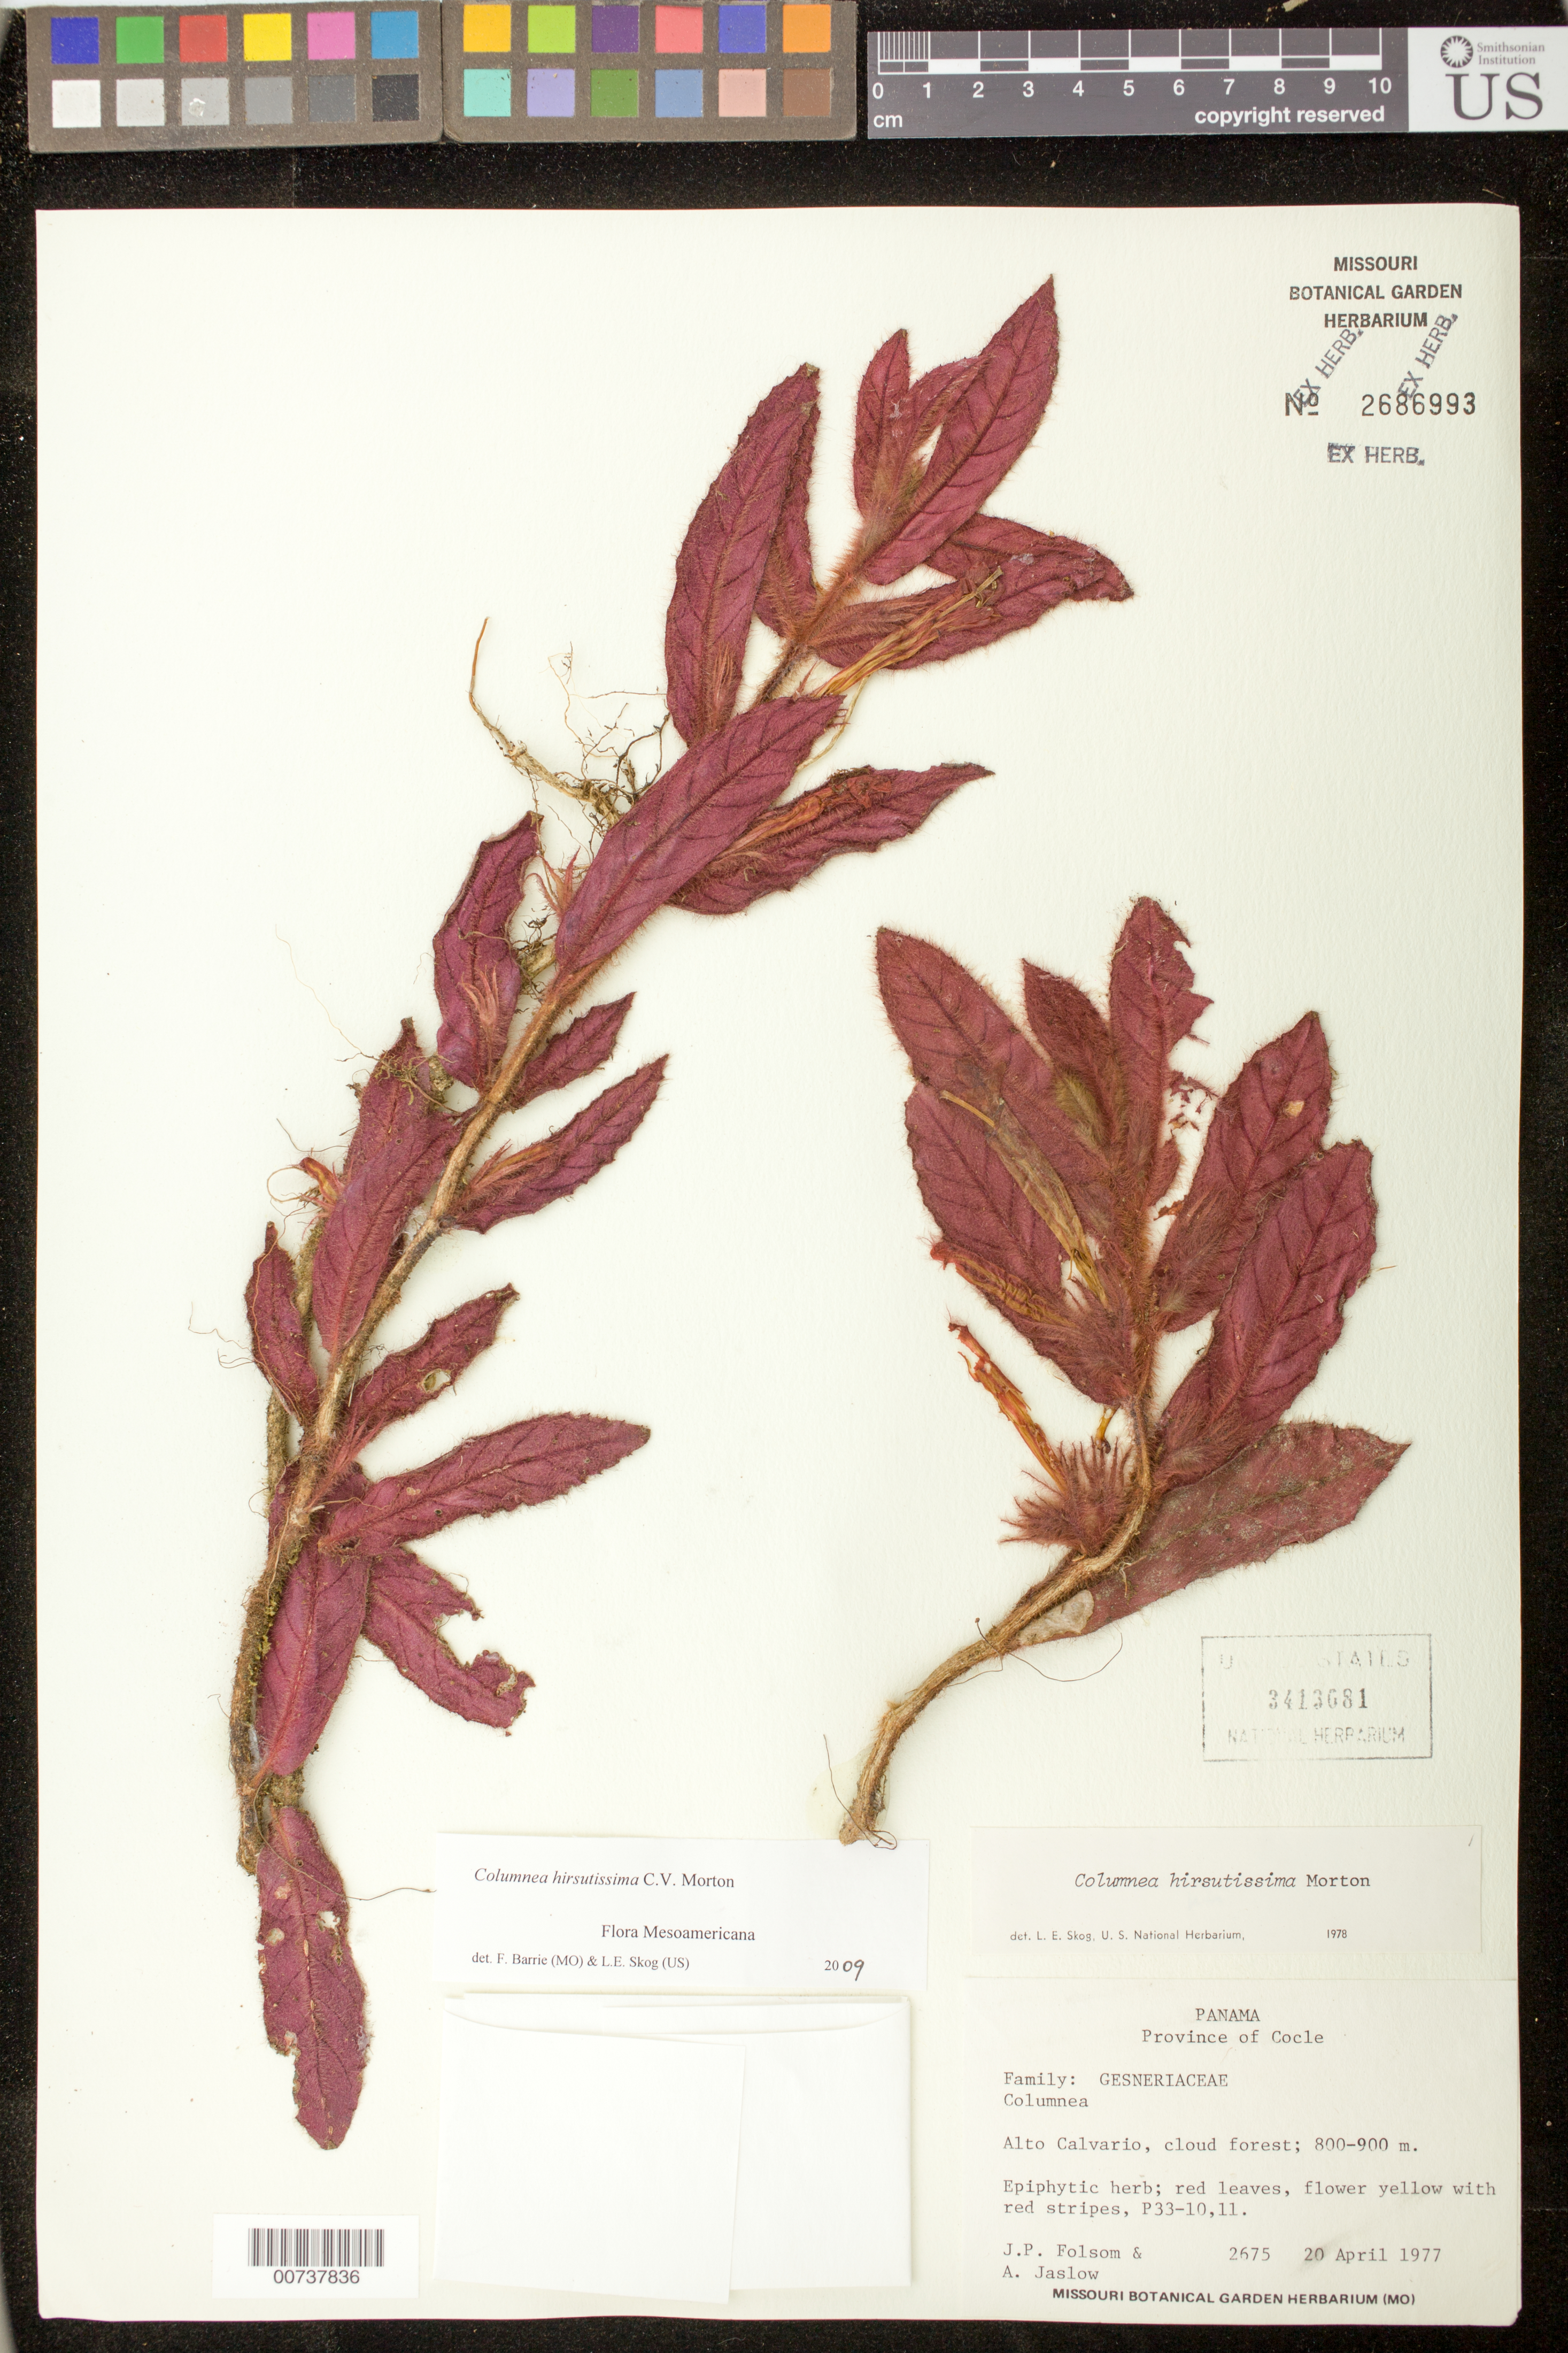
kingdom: Plantae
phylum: Tracheophyta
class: Magnoliopsida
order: Lamiales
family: Gesneriaceae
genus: Columnea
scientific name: Columnea hirsutissima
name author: C.V. Morton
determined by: Skog, Laurence E.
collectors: J. P. Folsom & A. Jaslow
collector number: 2675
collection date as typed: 20 Apr 1977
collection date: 1977-04-20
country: Panama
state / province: Coclé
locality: Alto Calvario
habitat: Cloud forest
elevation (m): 800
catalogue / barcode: US 3413681